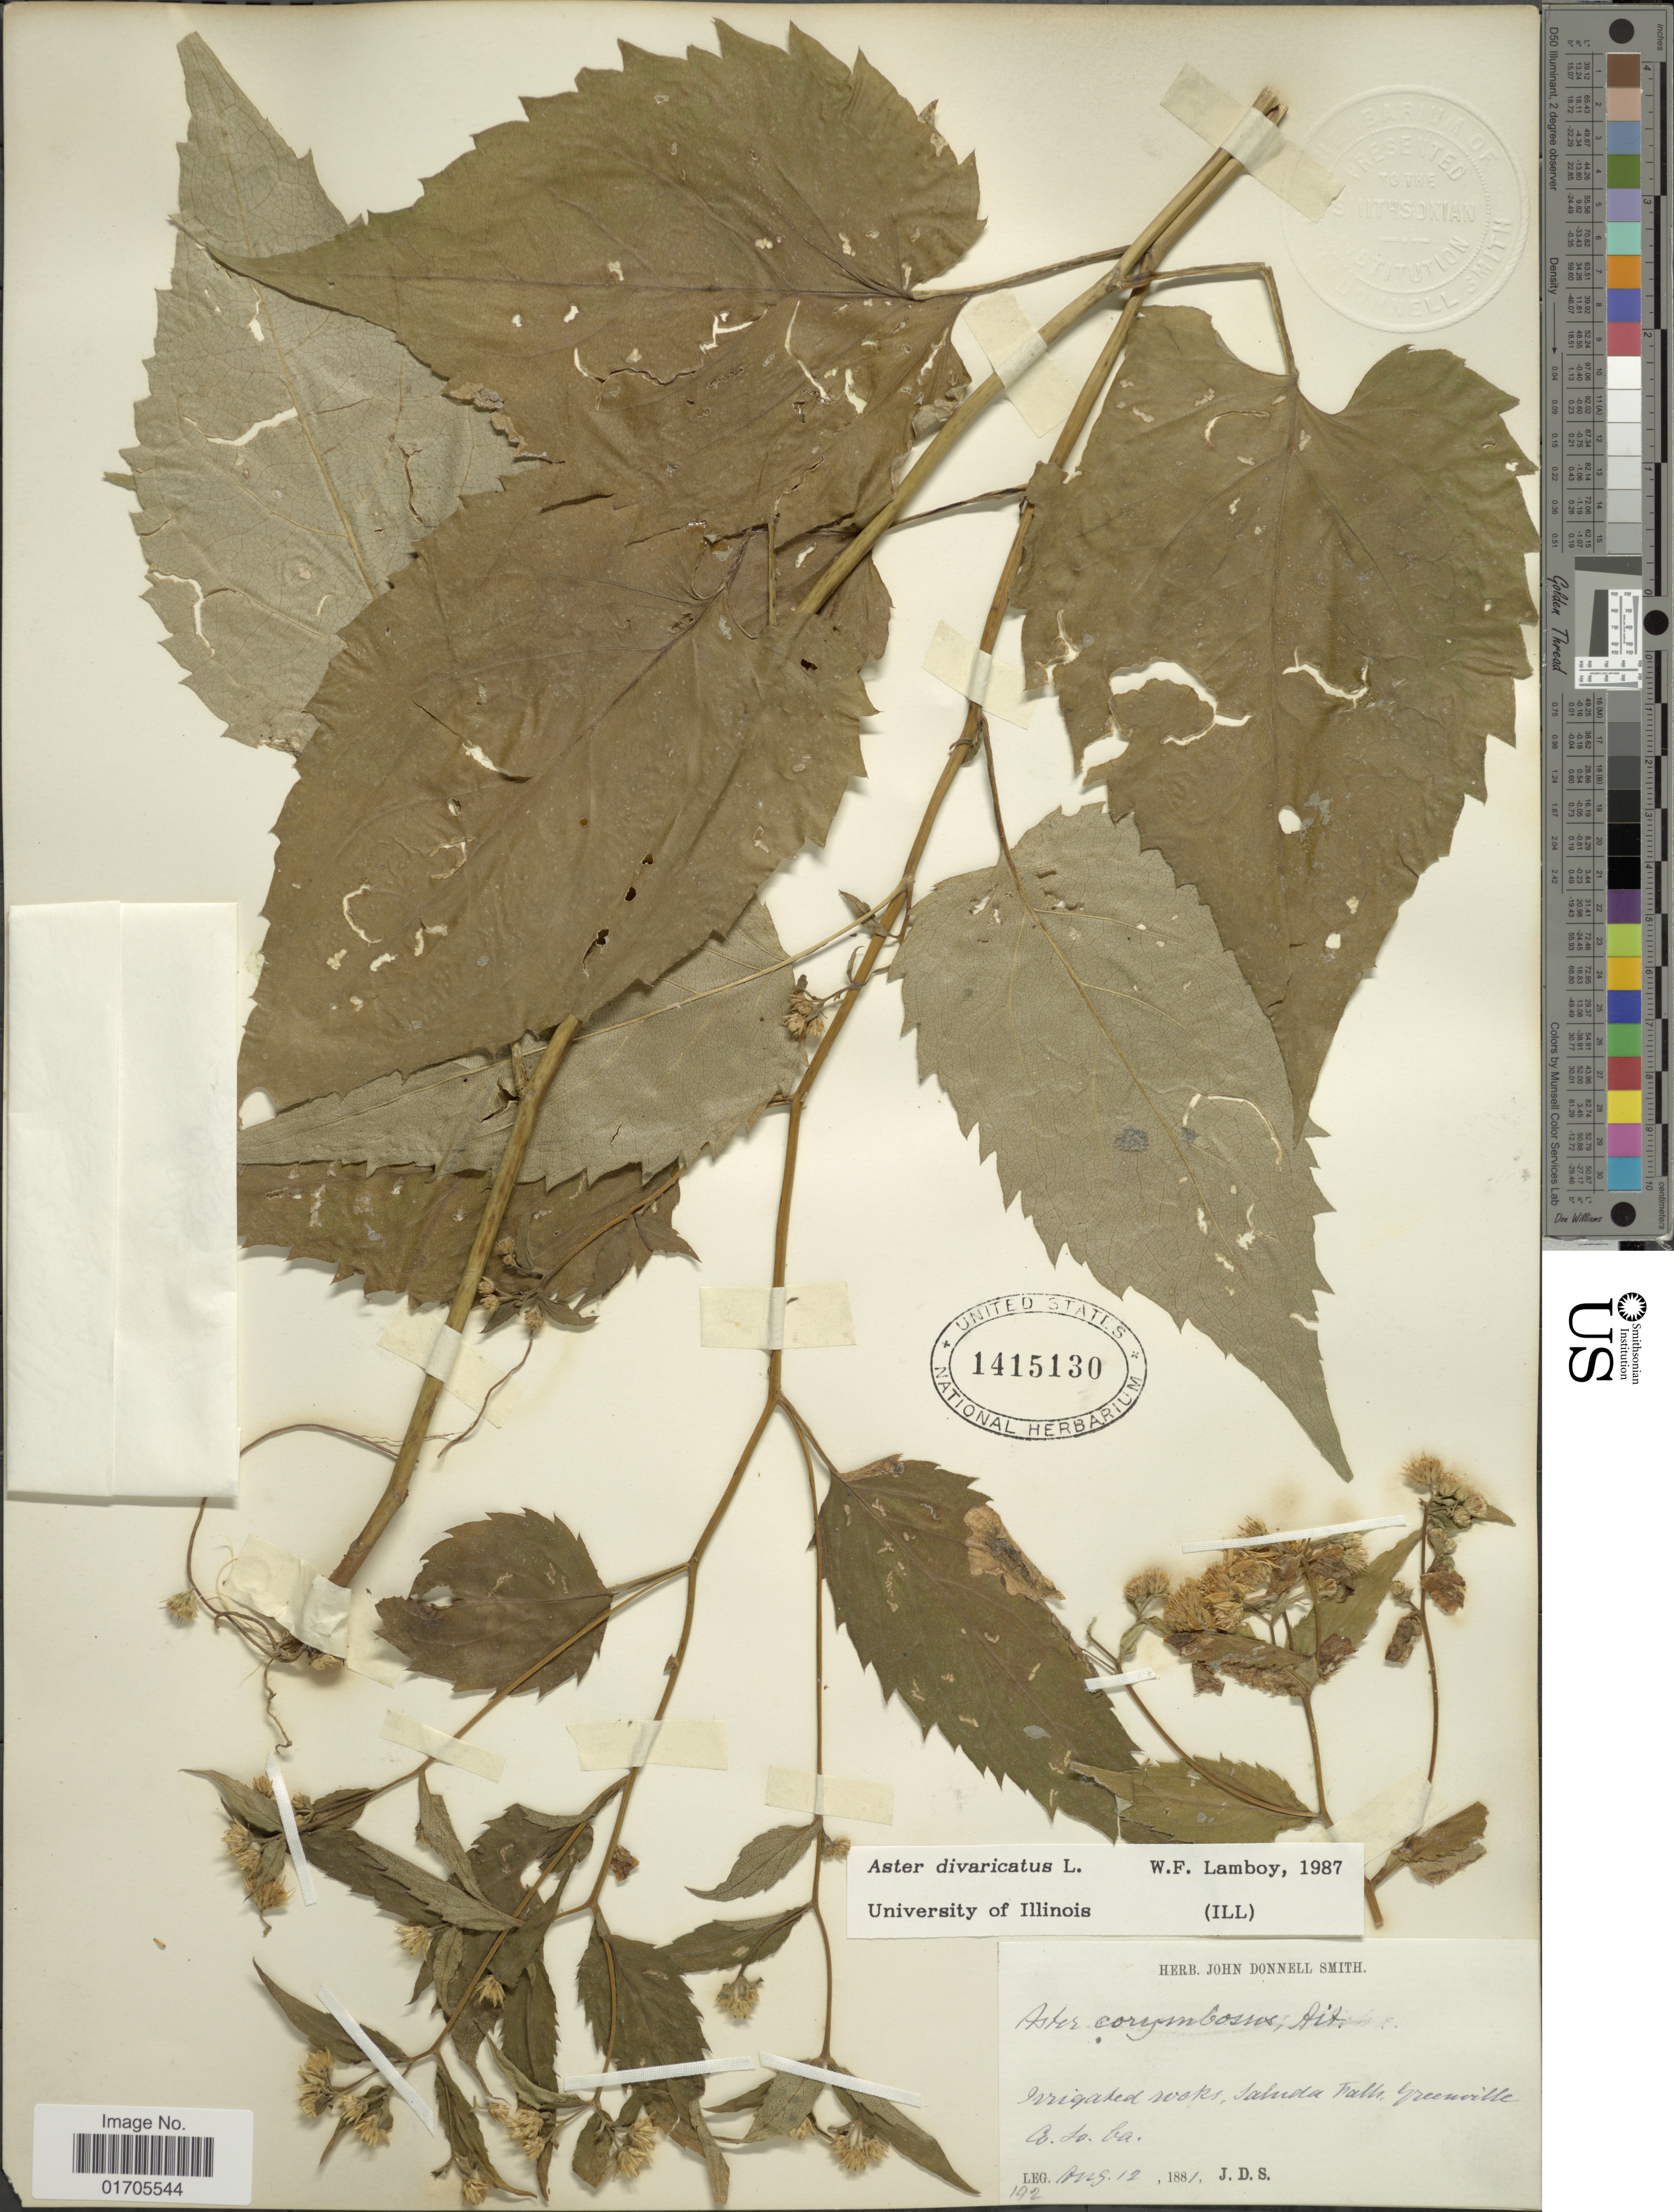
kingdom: Plantae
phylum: Tracheophyta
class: Magnoliopsida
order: Asterales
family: Asteraceae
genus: Eurybia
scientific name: Eurybia divaricata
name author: (L.) G.L. Nesom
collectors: J. Donnell Smith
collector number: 192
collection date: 1881-08-12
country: United States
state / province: South Carolina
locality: Irrigated rocks, Saluda Falls, Greenville Co.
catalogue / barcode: US 1415130